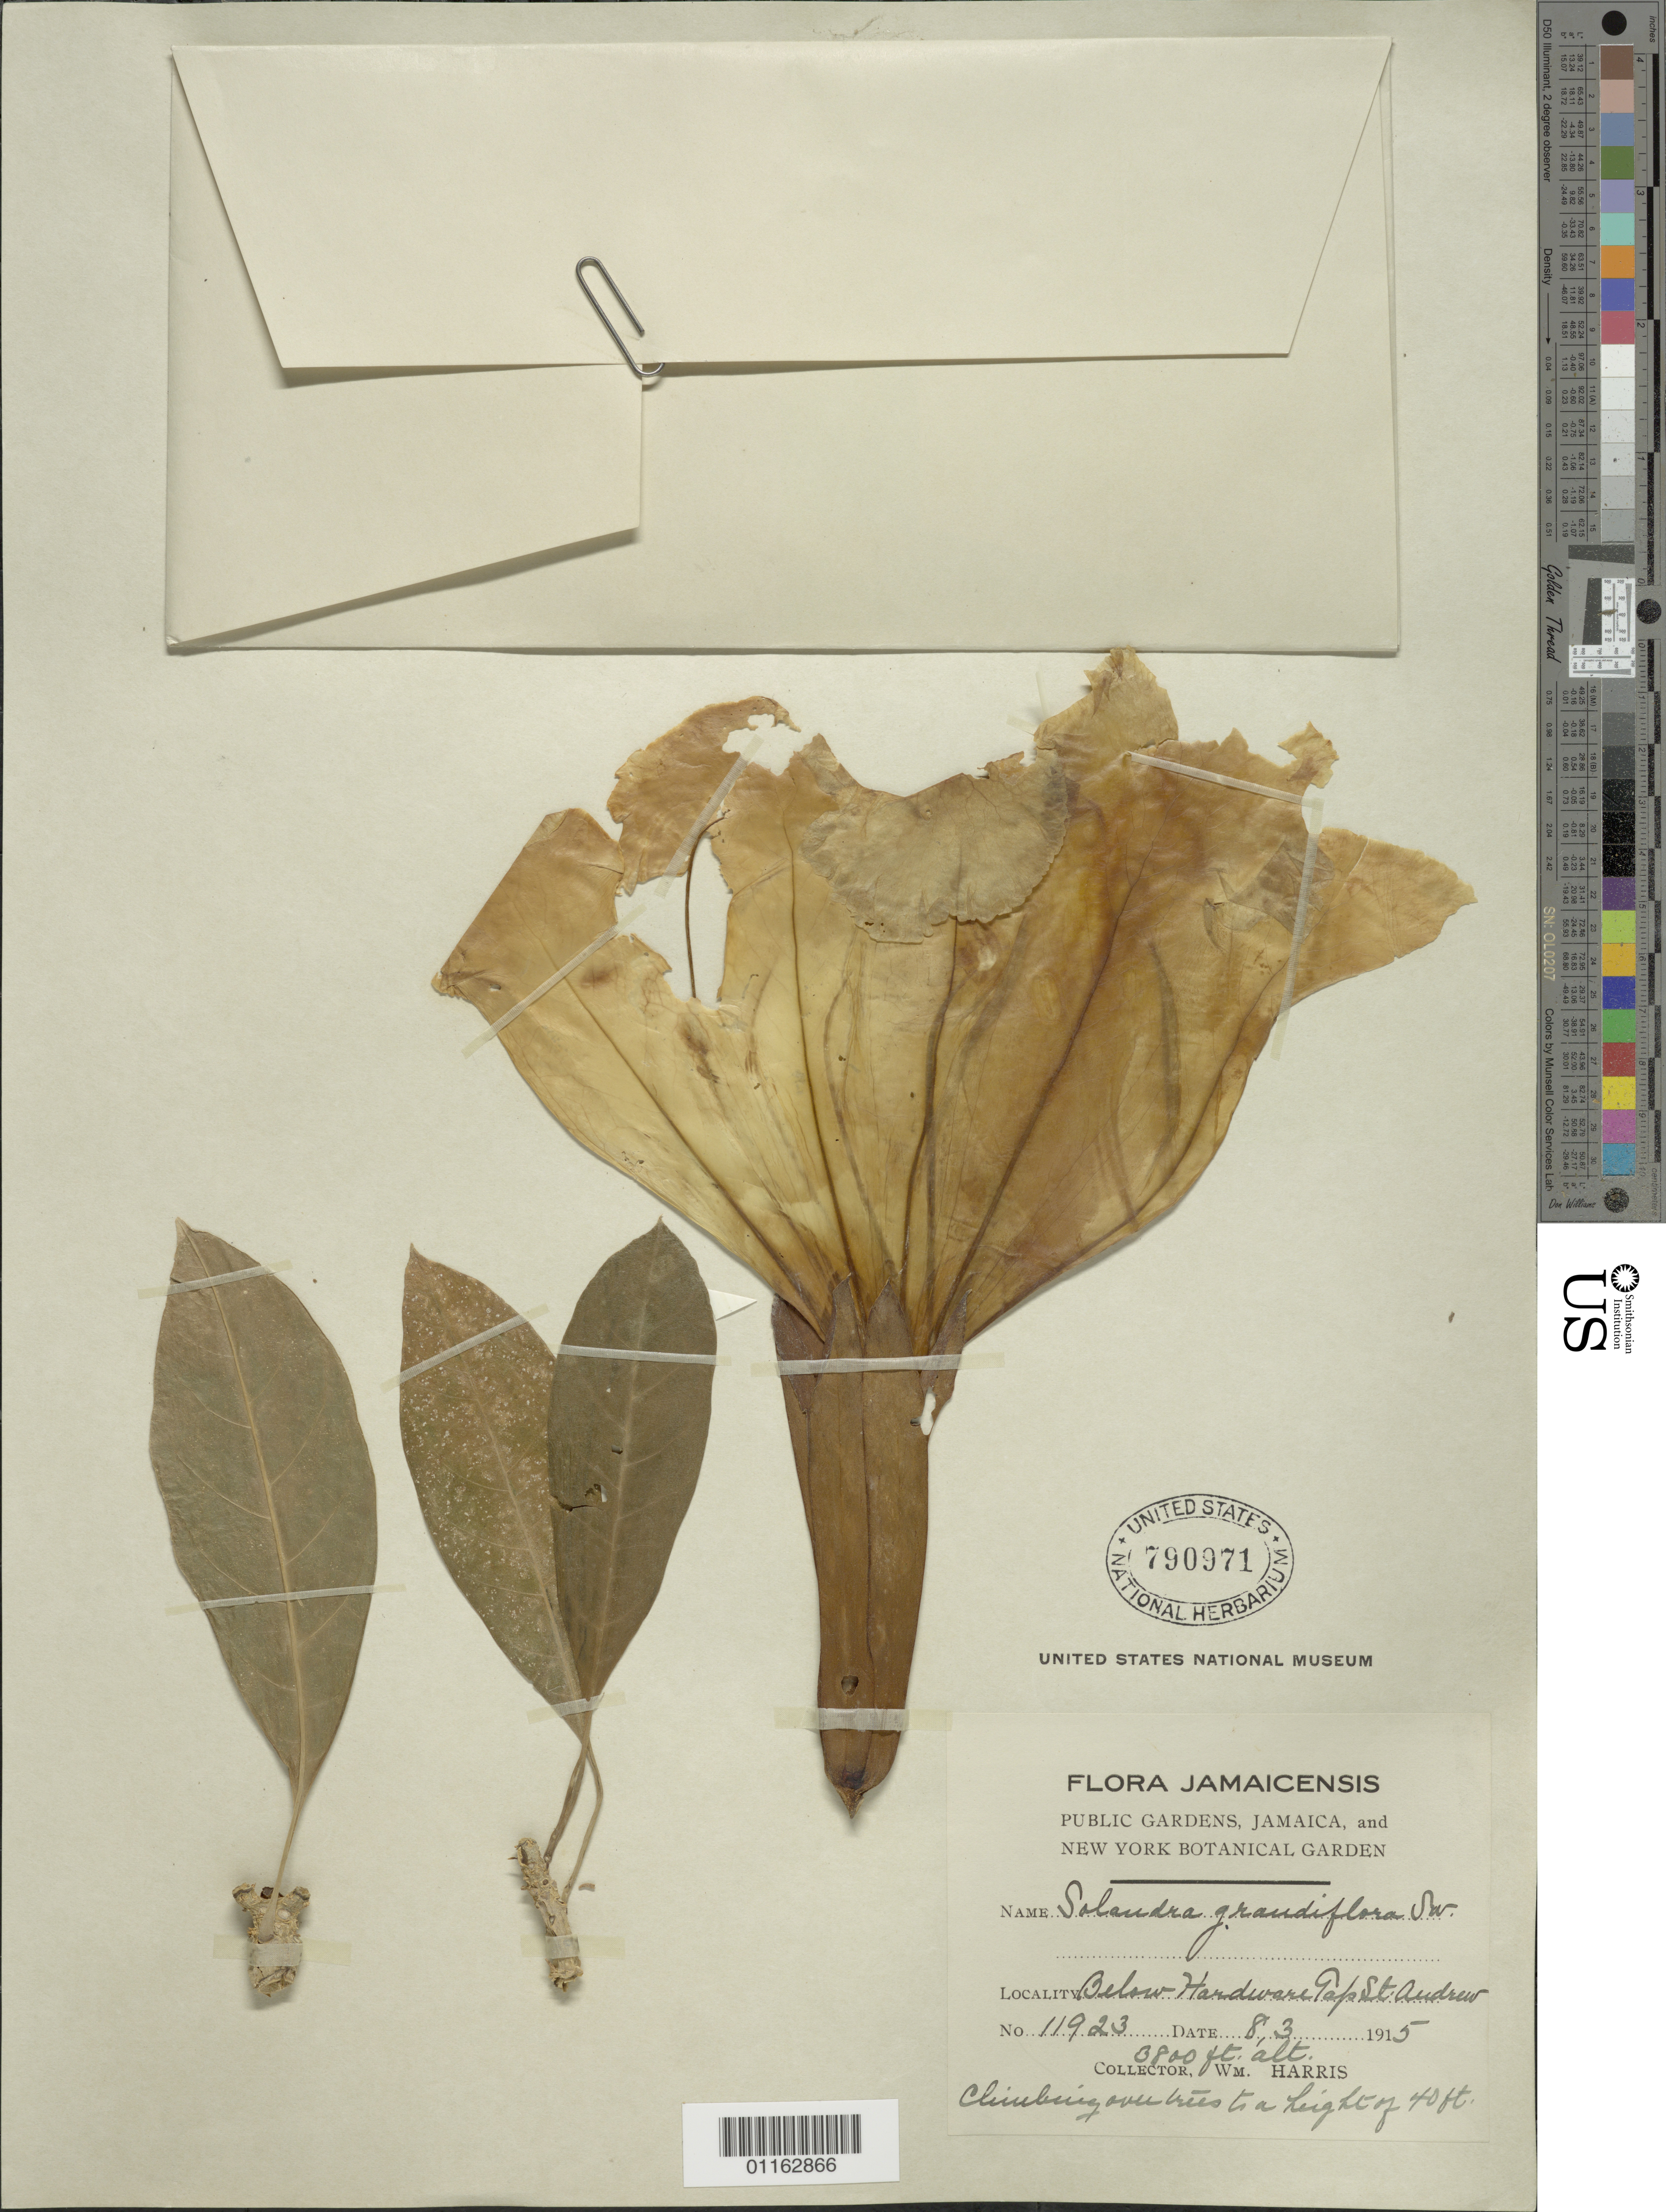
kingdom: Plantae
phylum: Tracheophyta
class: Magnoliopsida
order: Solanales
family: Solanaceae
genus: Solandra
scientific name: Solandra grandiflora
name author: Sw.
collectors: W. Harris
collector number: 11923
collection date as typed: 08 Mar 1915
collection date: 1915-03-08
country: Jamaica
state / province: Saint Andrew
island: Jamaica I.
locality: Below Hardware Gap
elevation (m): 1158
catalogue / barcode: US 790971